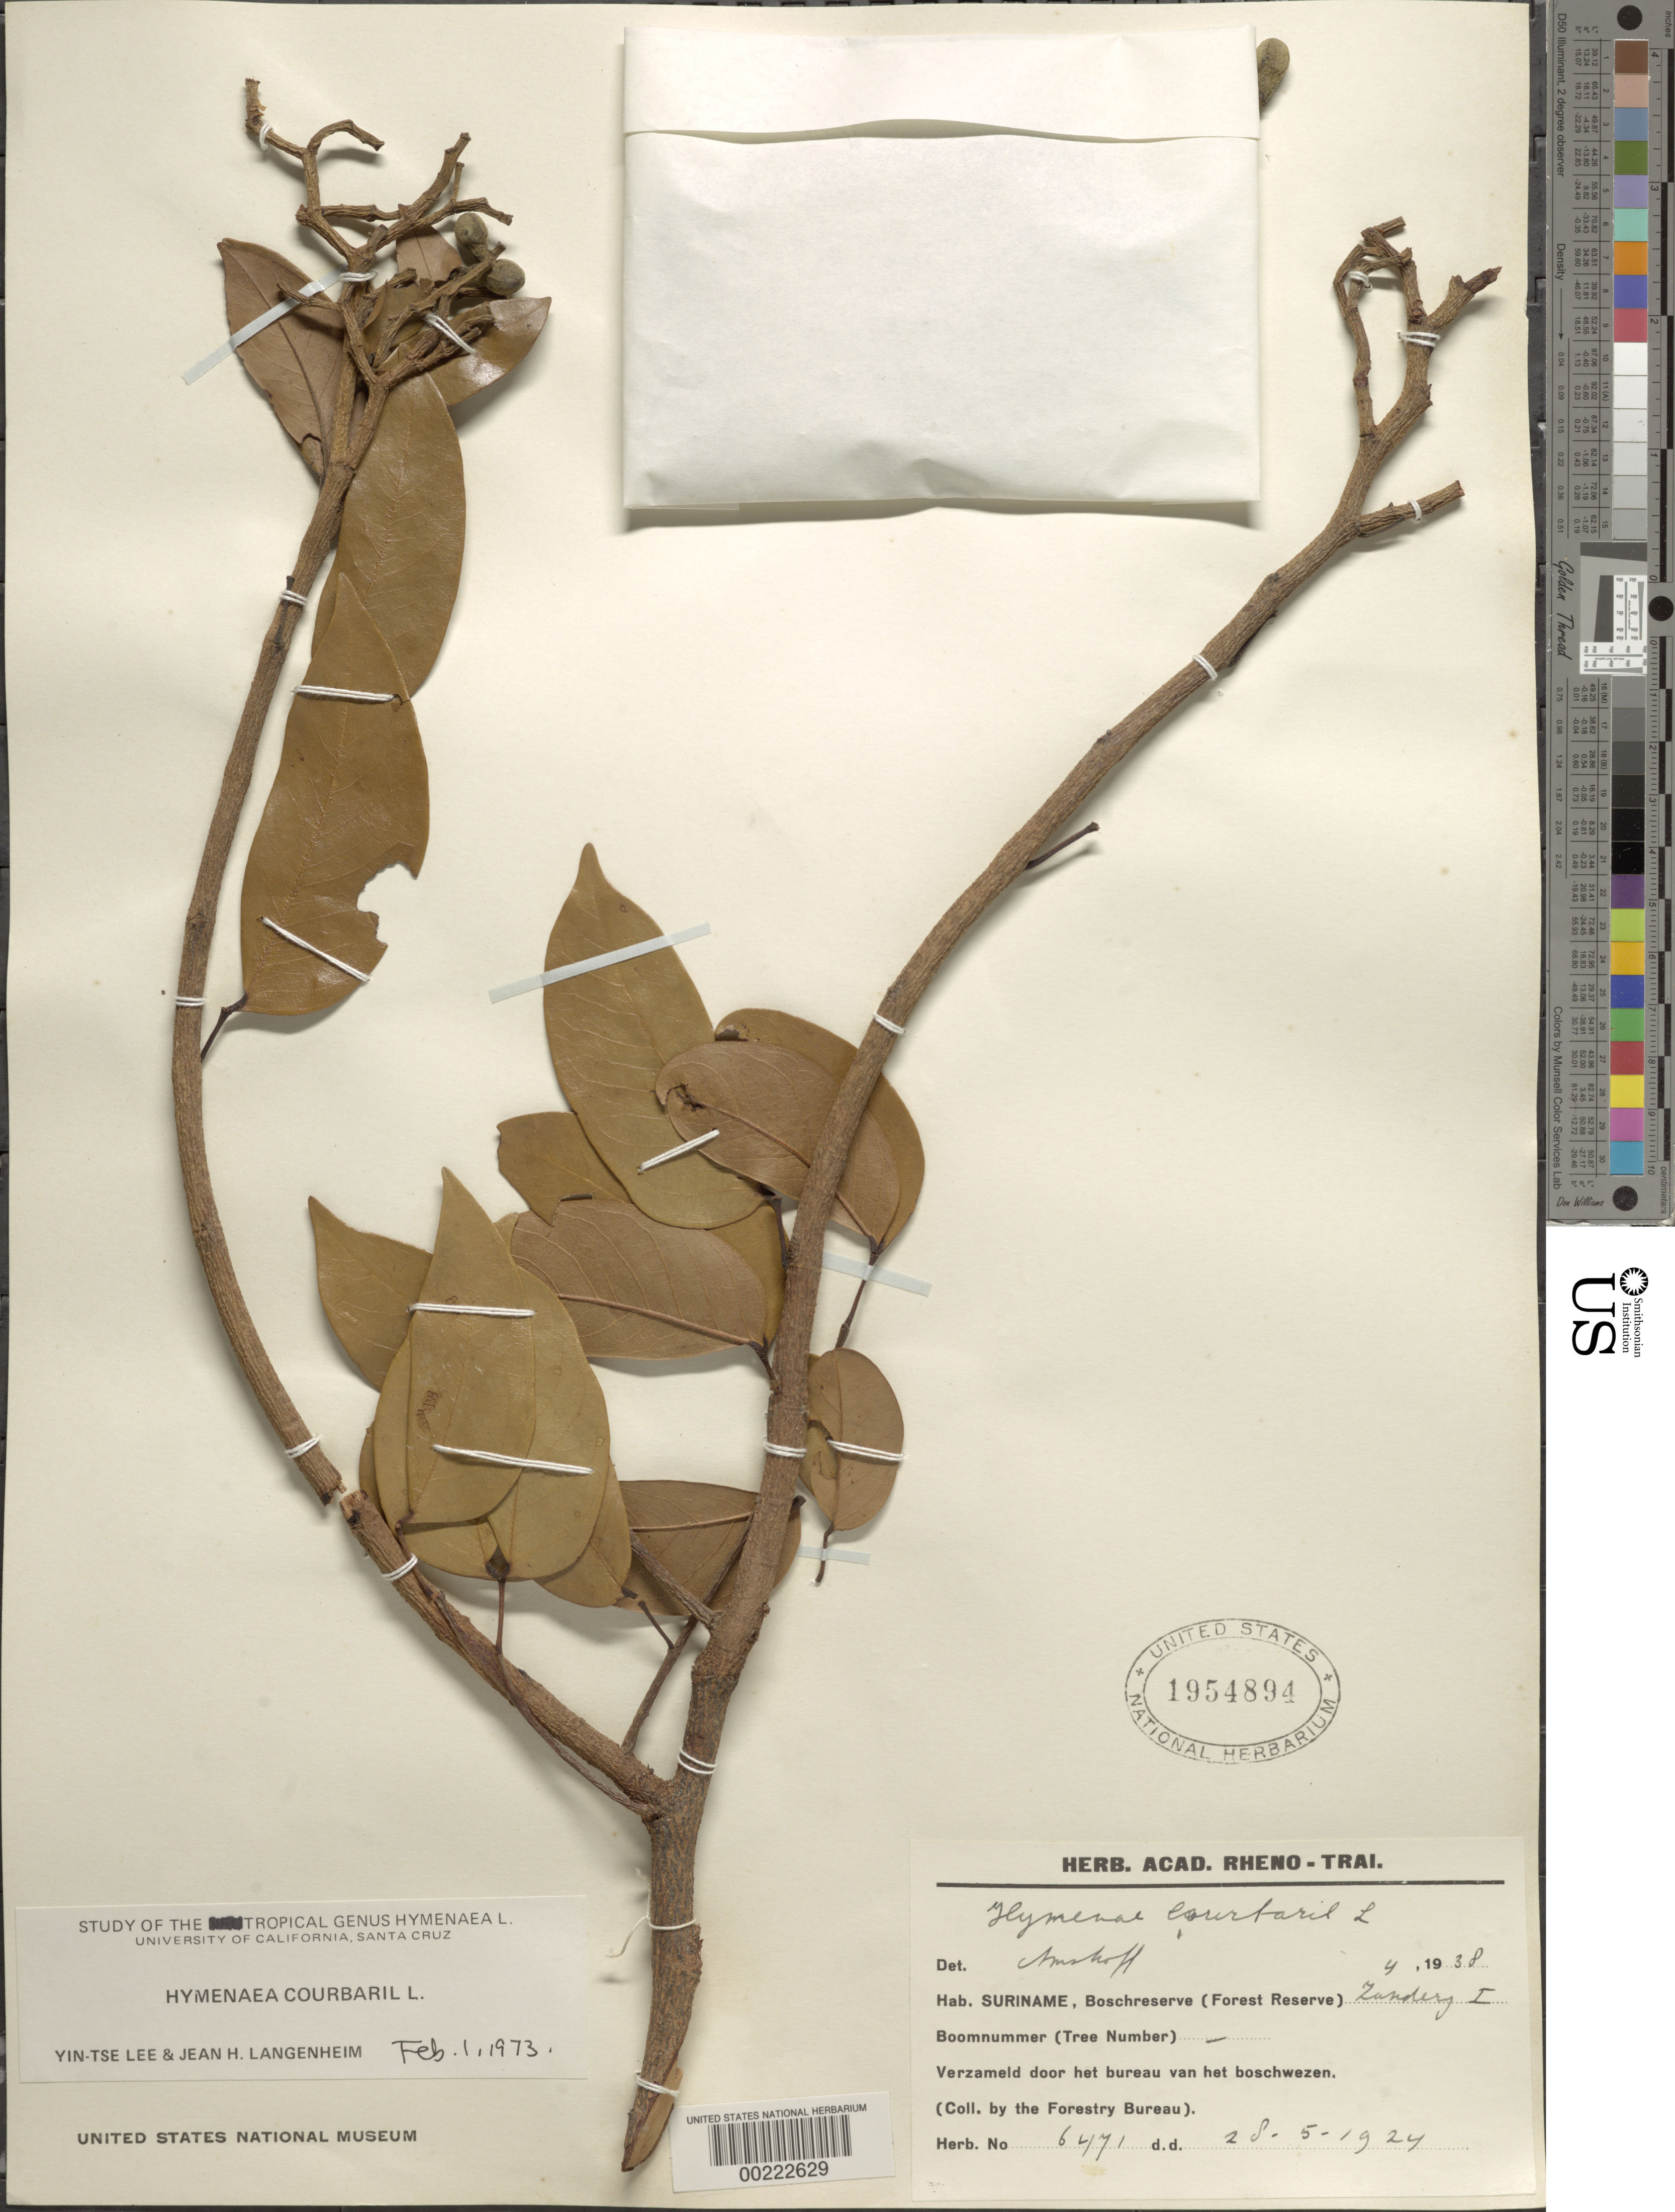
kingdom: Plantae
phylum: Tracheophyta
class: Magnoliopsida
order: Fabales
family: Fabaceae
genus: Hymenaea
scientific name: Hymenaea courbaril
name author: L.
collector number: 6471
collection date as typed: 28 May 1924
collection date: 1924-05-28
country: Suriname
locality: Zandery i forest reserve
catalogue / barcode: US 1954894